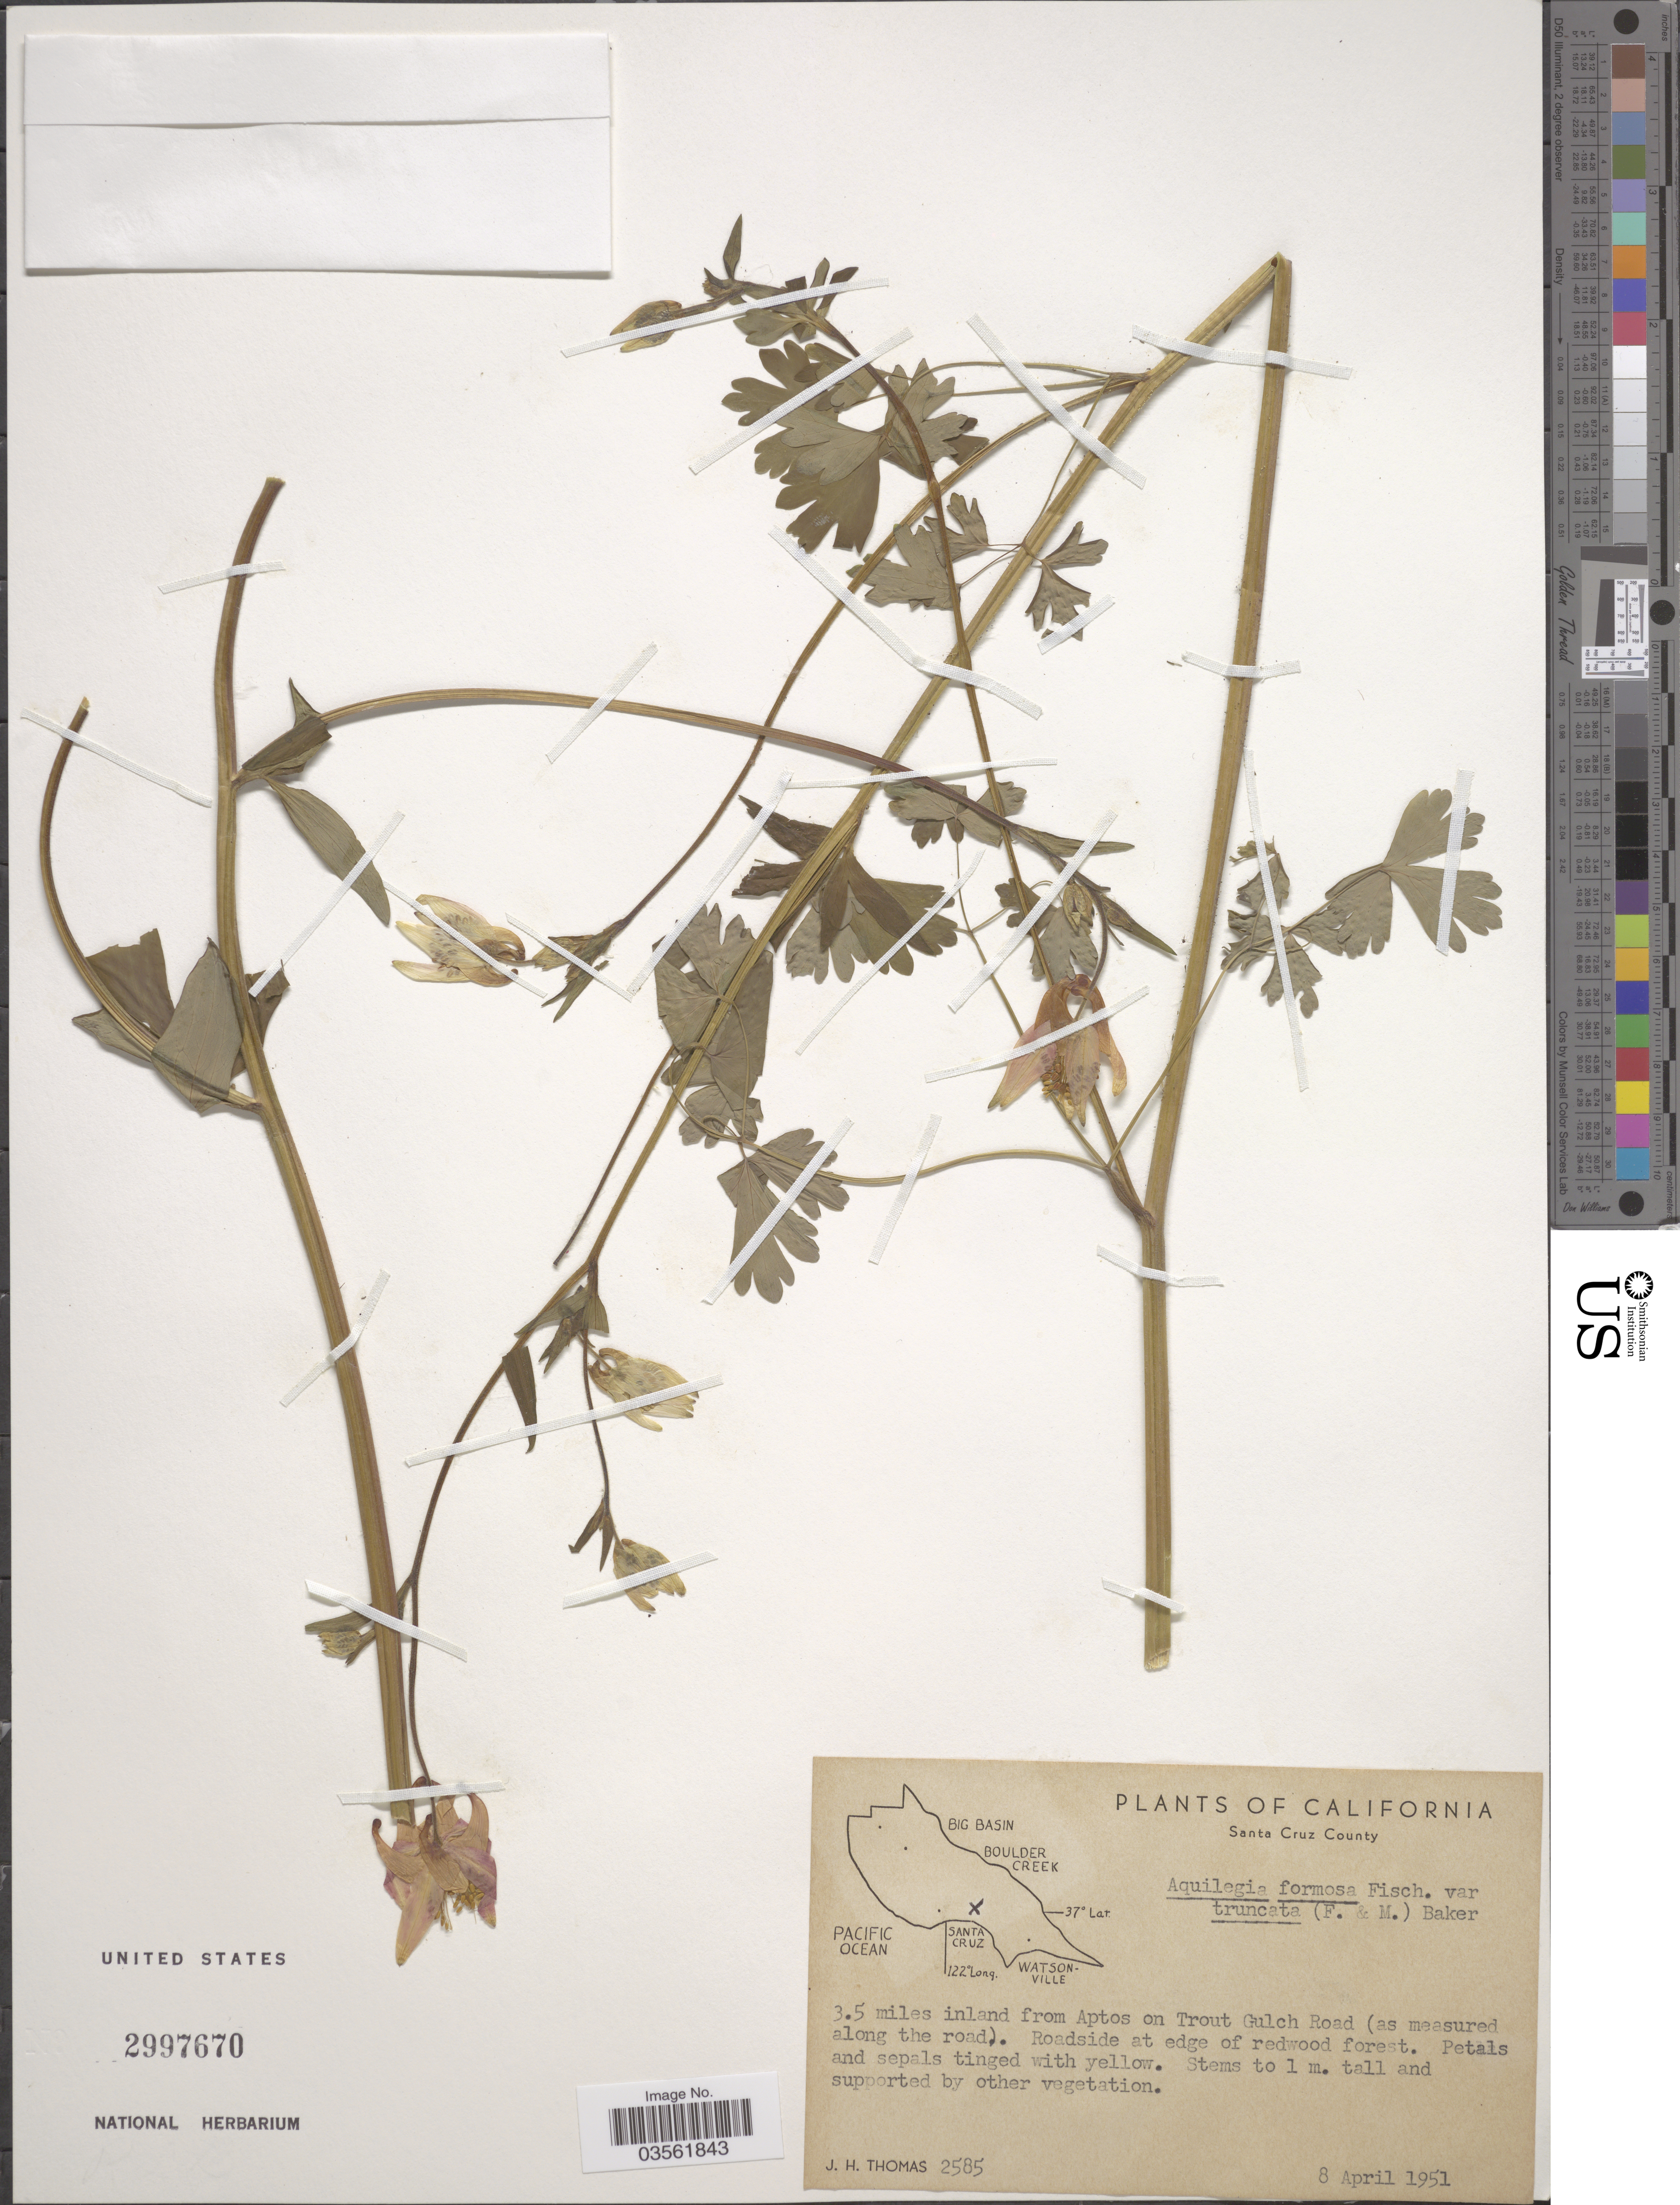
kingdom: Plantae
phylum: Tracheophyta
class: Magnoliopsida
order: Ranunculales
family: Ranunculaceae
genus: Aquilegia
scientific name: Aquilegia formosa var. truncata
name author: M.E. Jones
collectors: J. H. Thomas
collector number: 2585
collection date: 1951-04-08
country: United States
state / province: California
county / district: Santa Cruz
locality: Santa Cruz County. 3.5 miles inland from Aptos on Trout Gulch Road. Roadside at edge of redwood forest.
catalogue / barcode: US 2997670